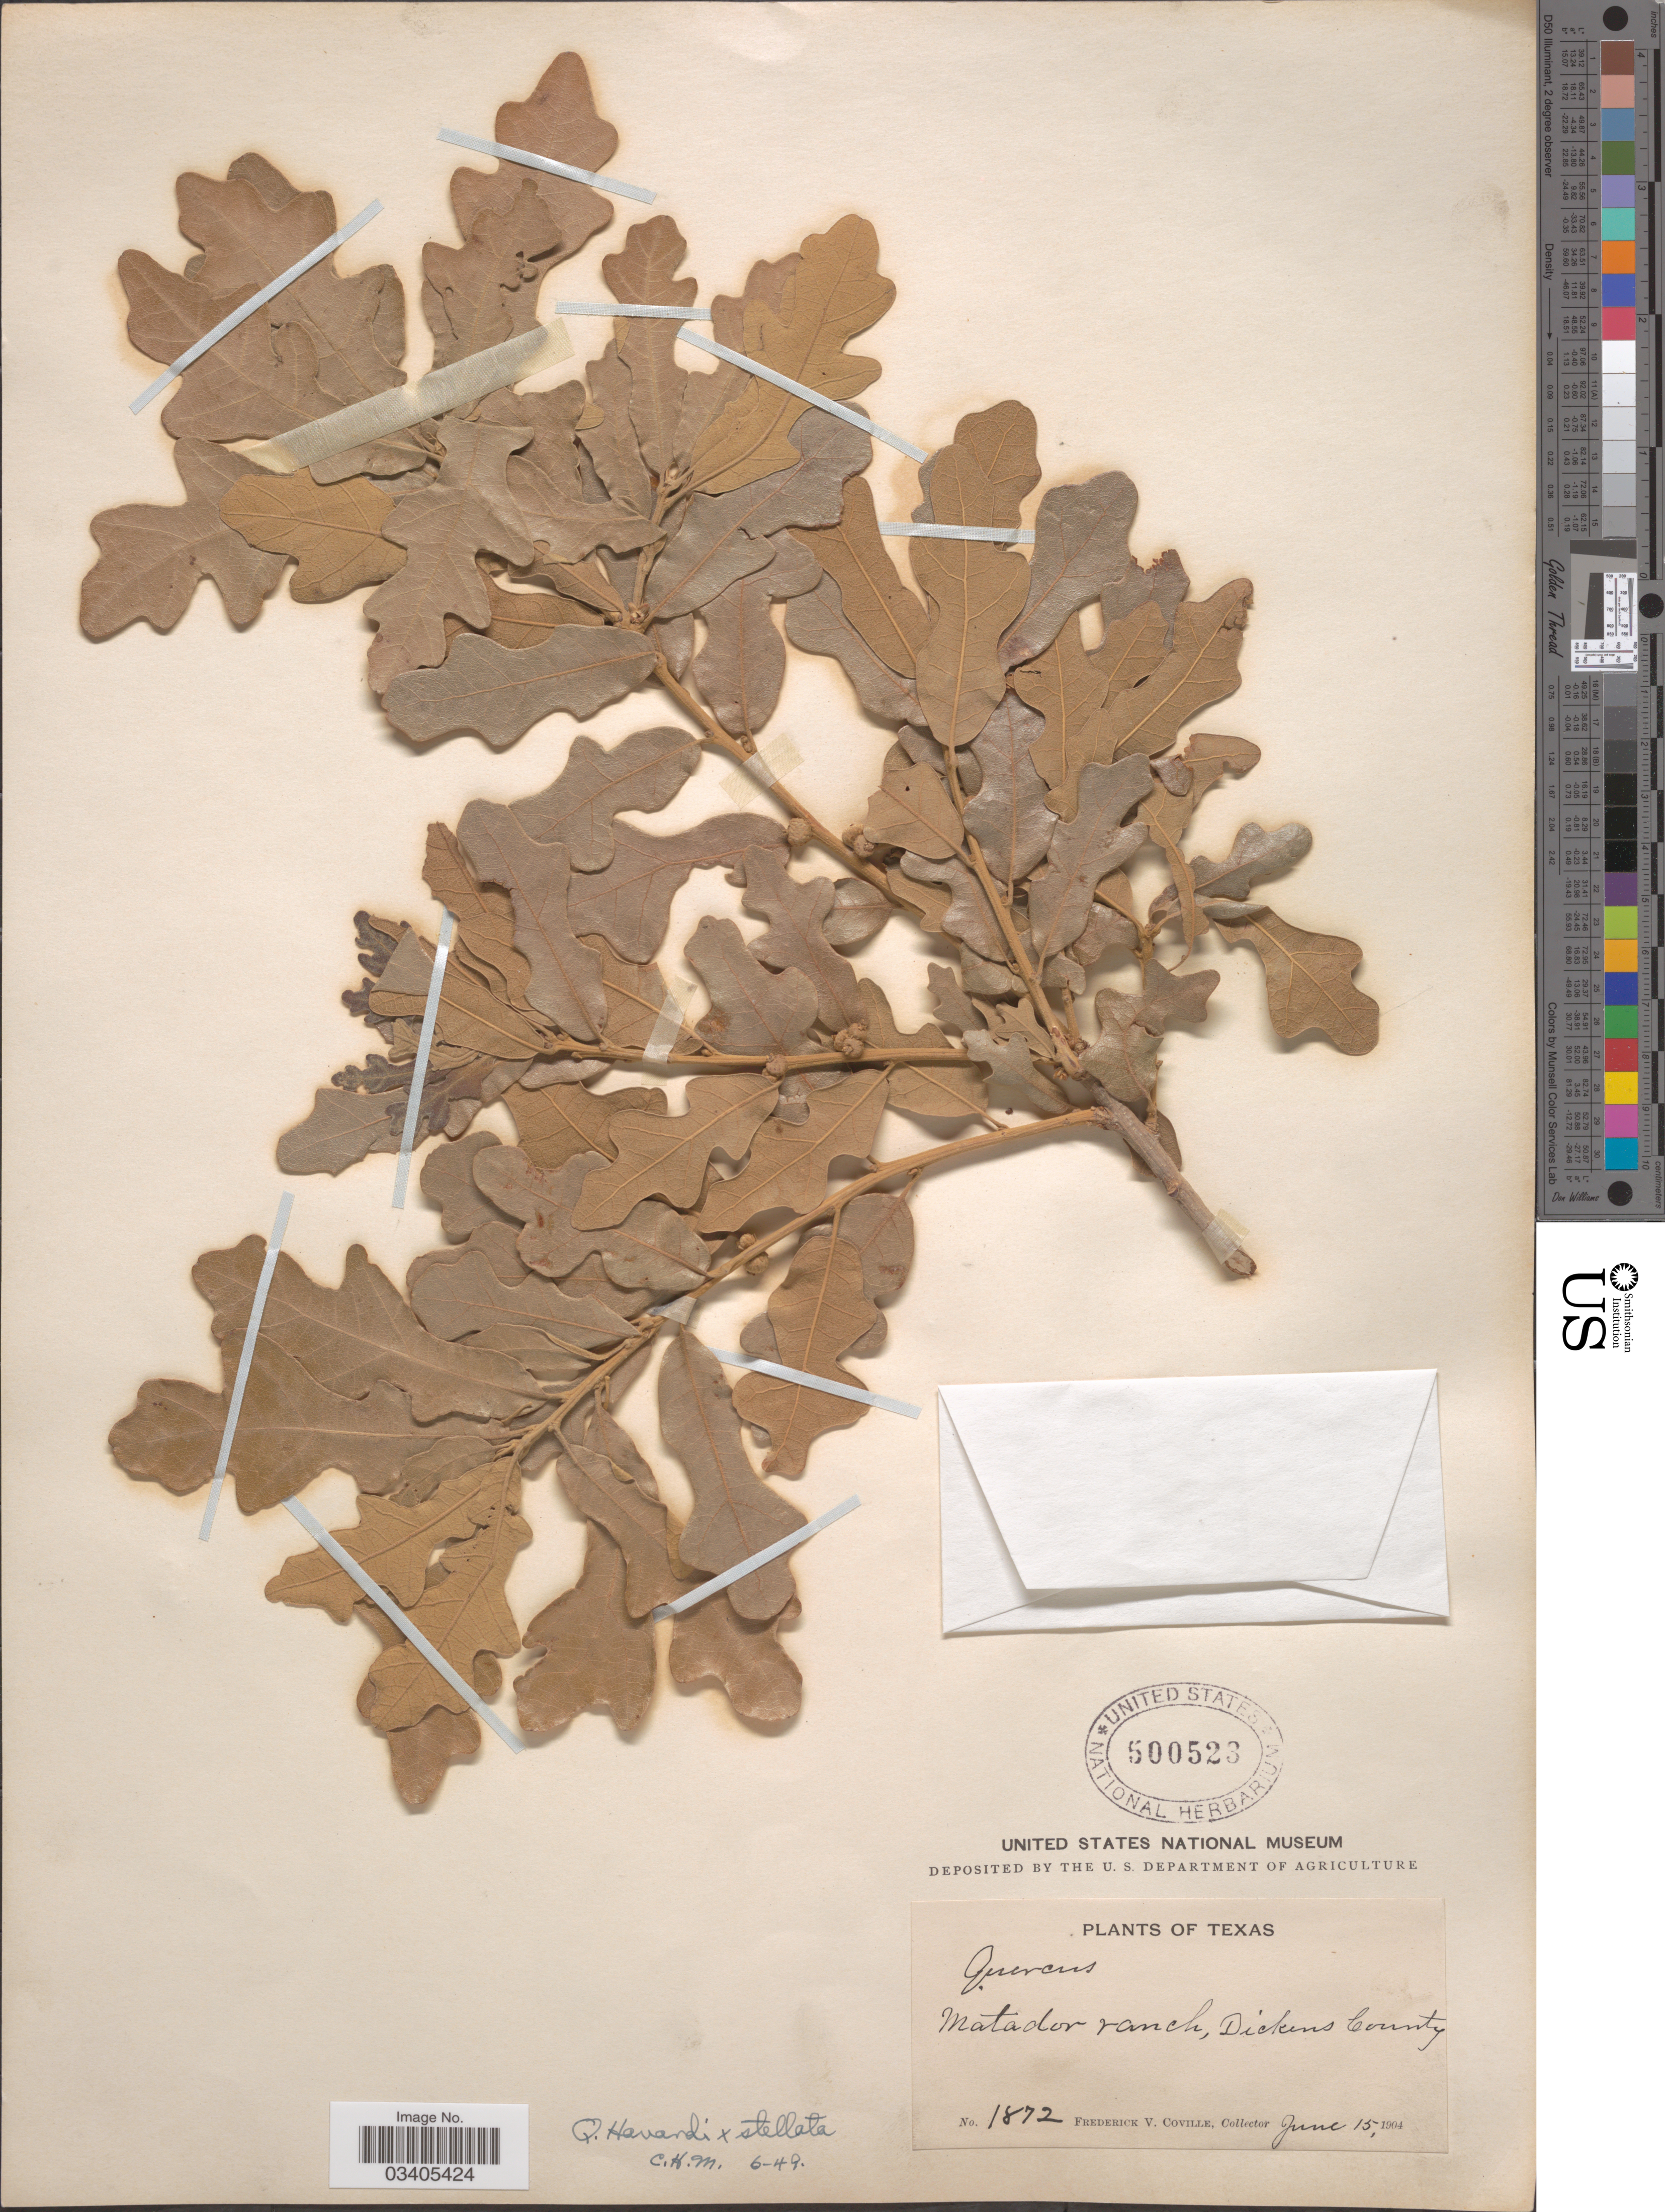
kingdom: Plantae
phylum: Tracheophyta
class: Magnoliopsida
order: Fagales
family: Fagaceae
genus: Quercus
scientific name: Quercus havardii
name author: Rydb.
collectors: F. V. Coville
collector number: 1872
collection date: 1904-06-15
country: United States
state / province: Texas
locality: Matador ranch, Dickens County.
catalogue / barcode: US 500523